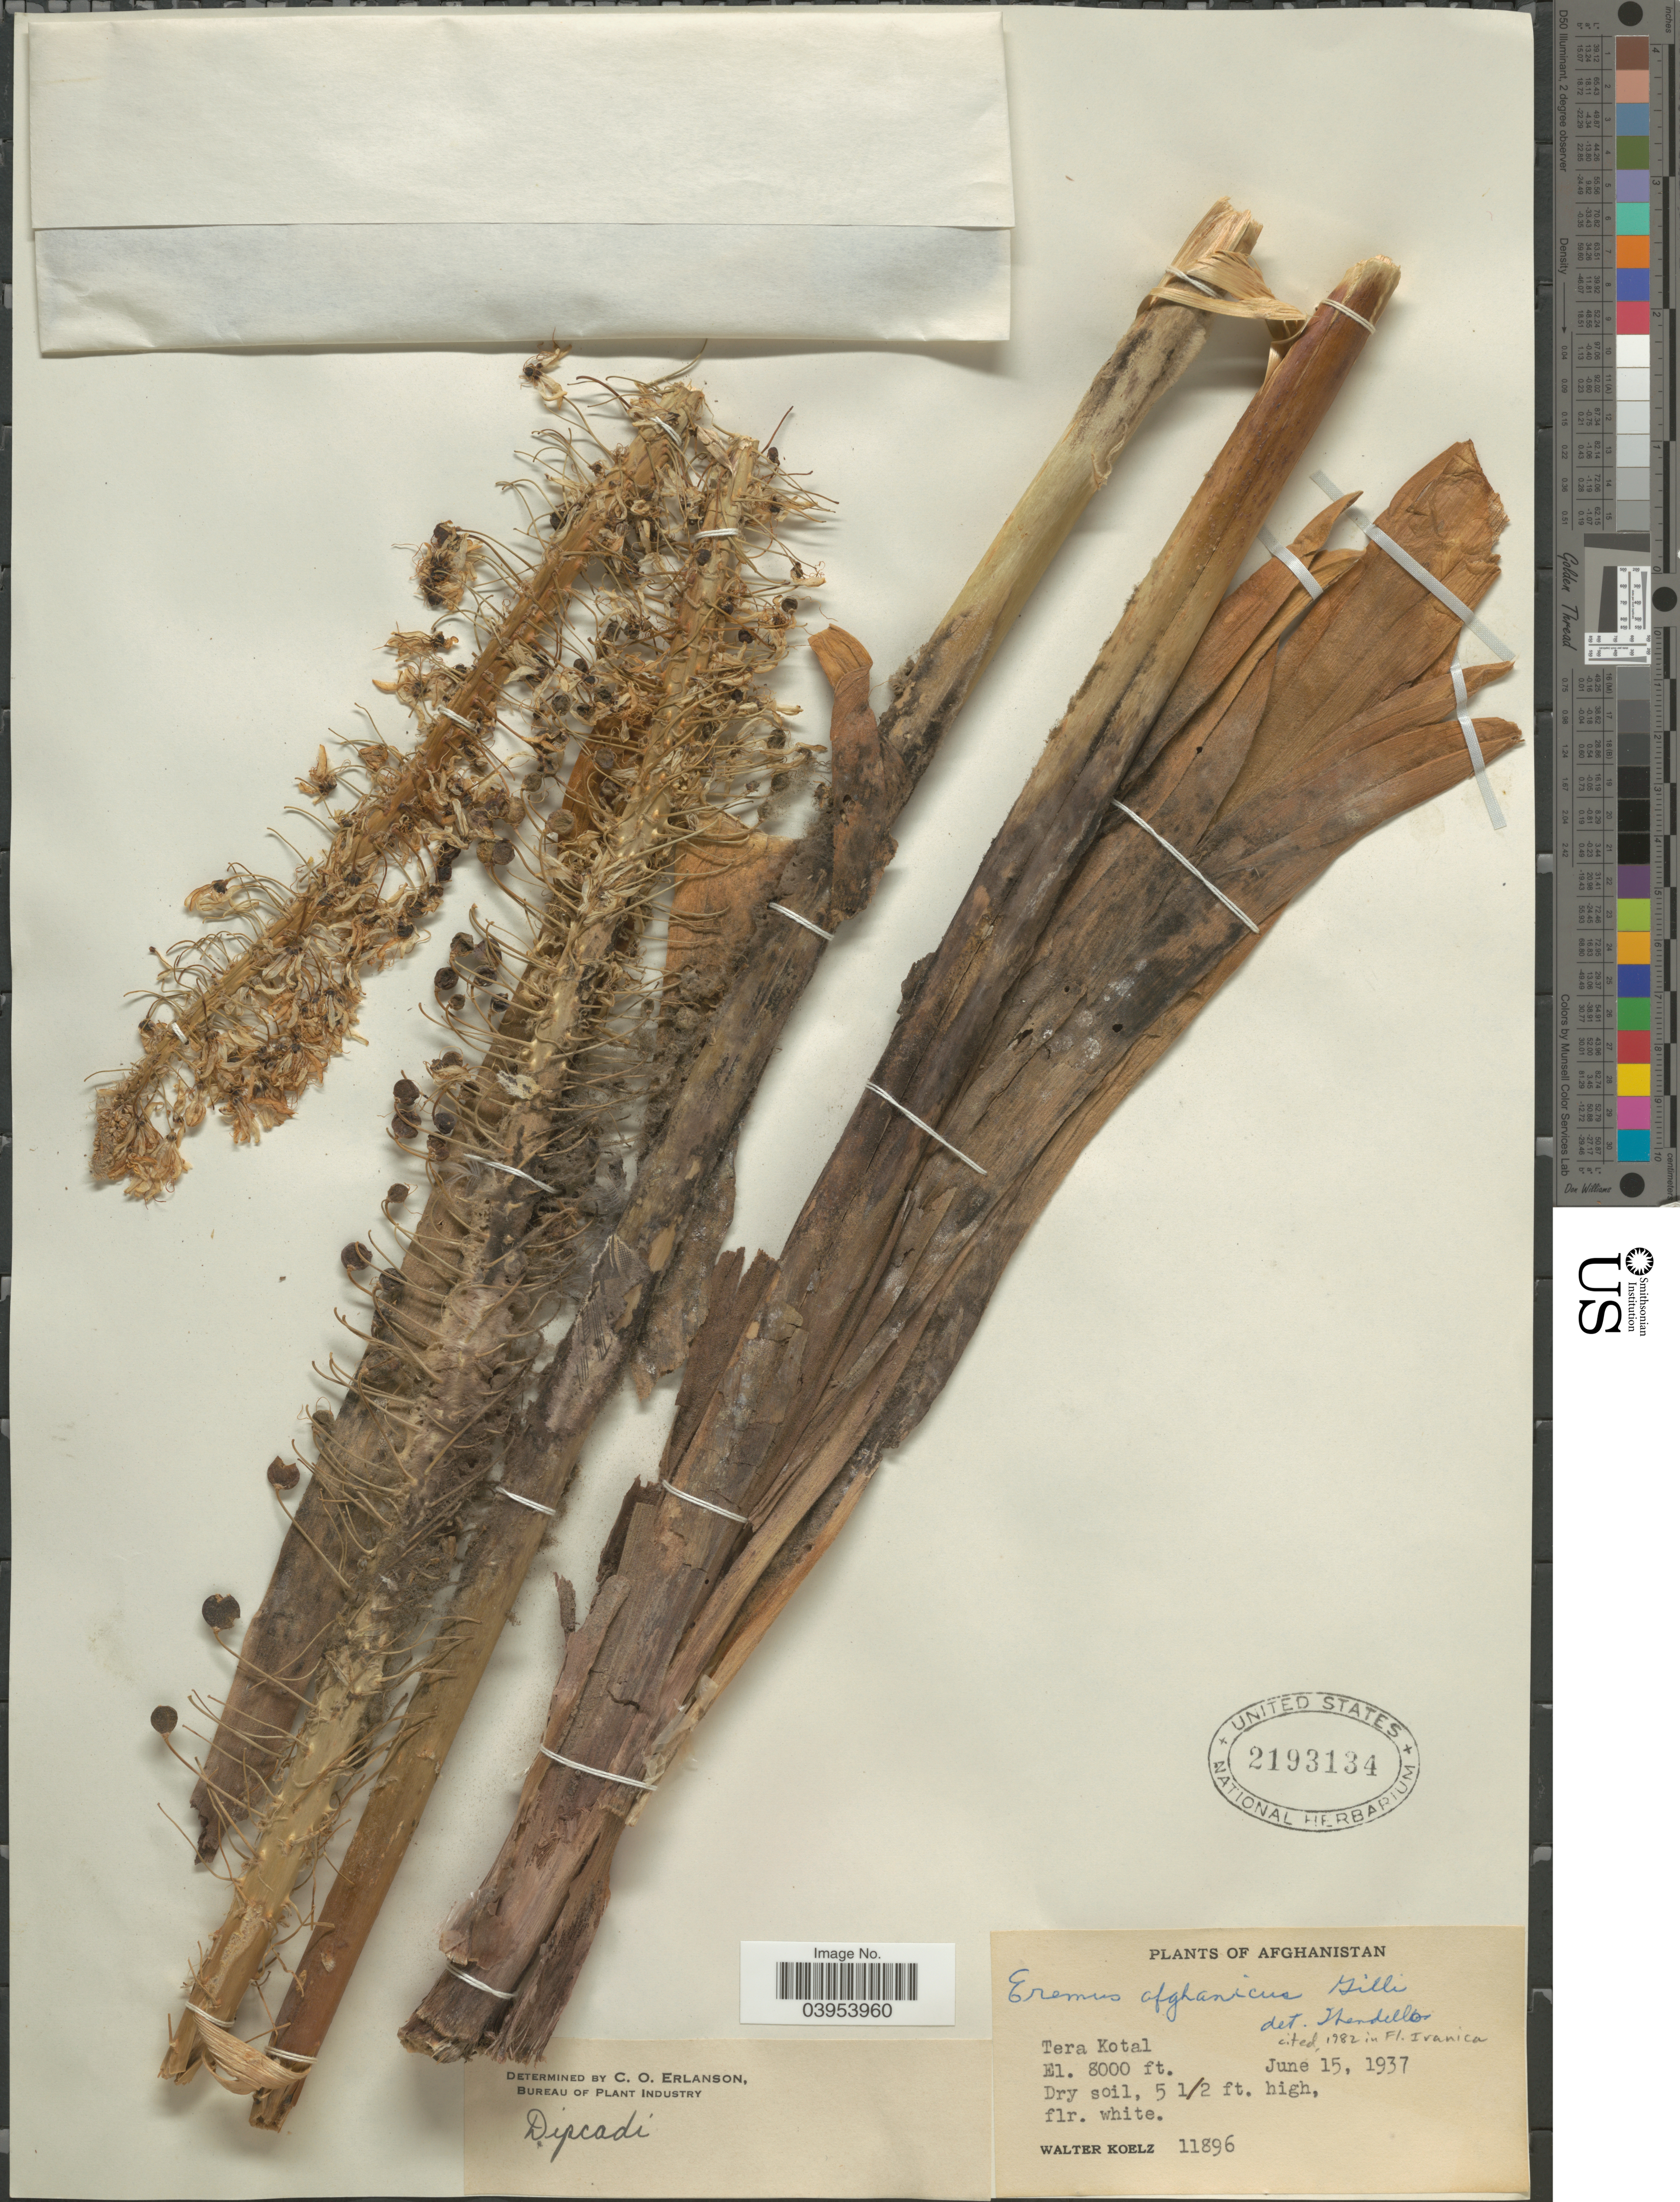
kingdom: Plantae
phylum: Tracheophyta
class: Liliopsida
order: Asparagales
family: Asphodelaceae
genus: Eremurus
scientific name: Eremurus afghanicus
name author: Gilli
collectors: W. N. Koelz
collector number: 11896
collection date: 1937-06-15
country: Afghanistan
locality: Tera Kotal.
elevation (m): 2438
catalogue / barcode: US 2193134